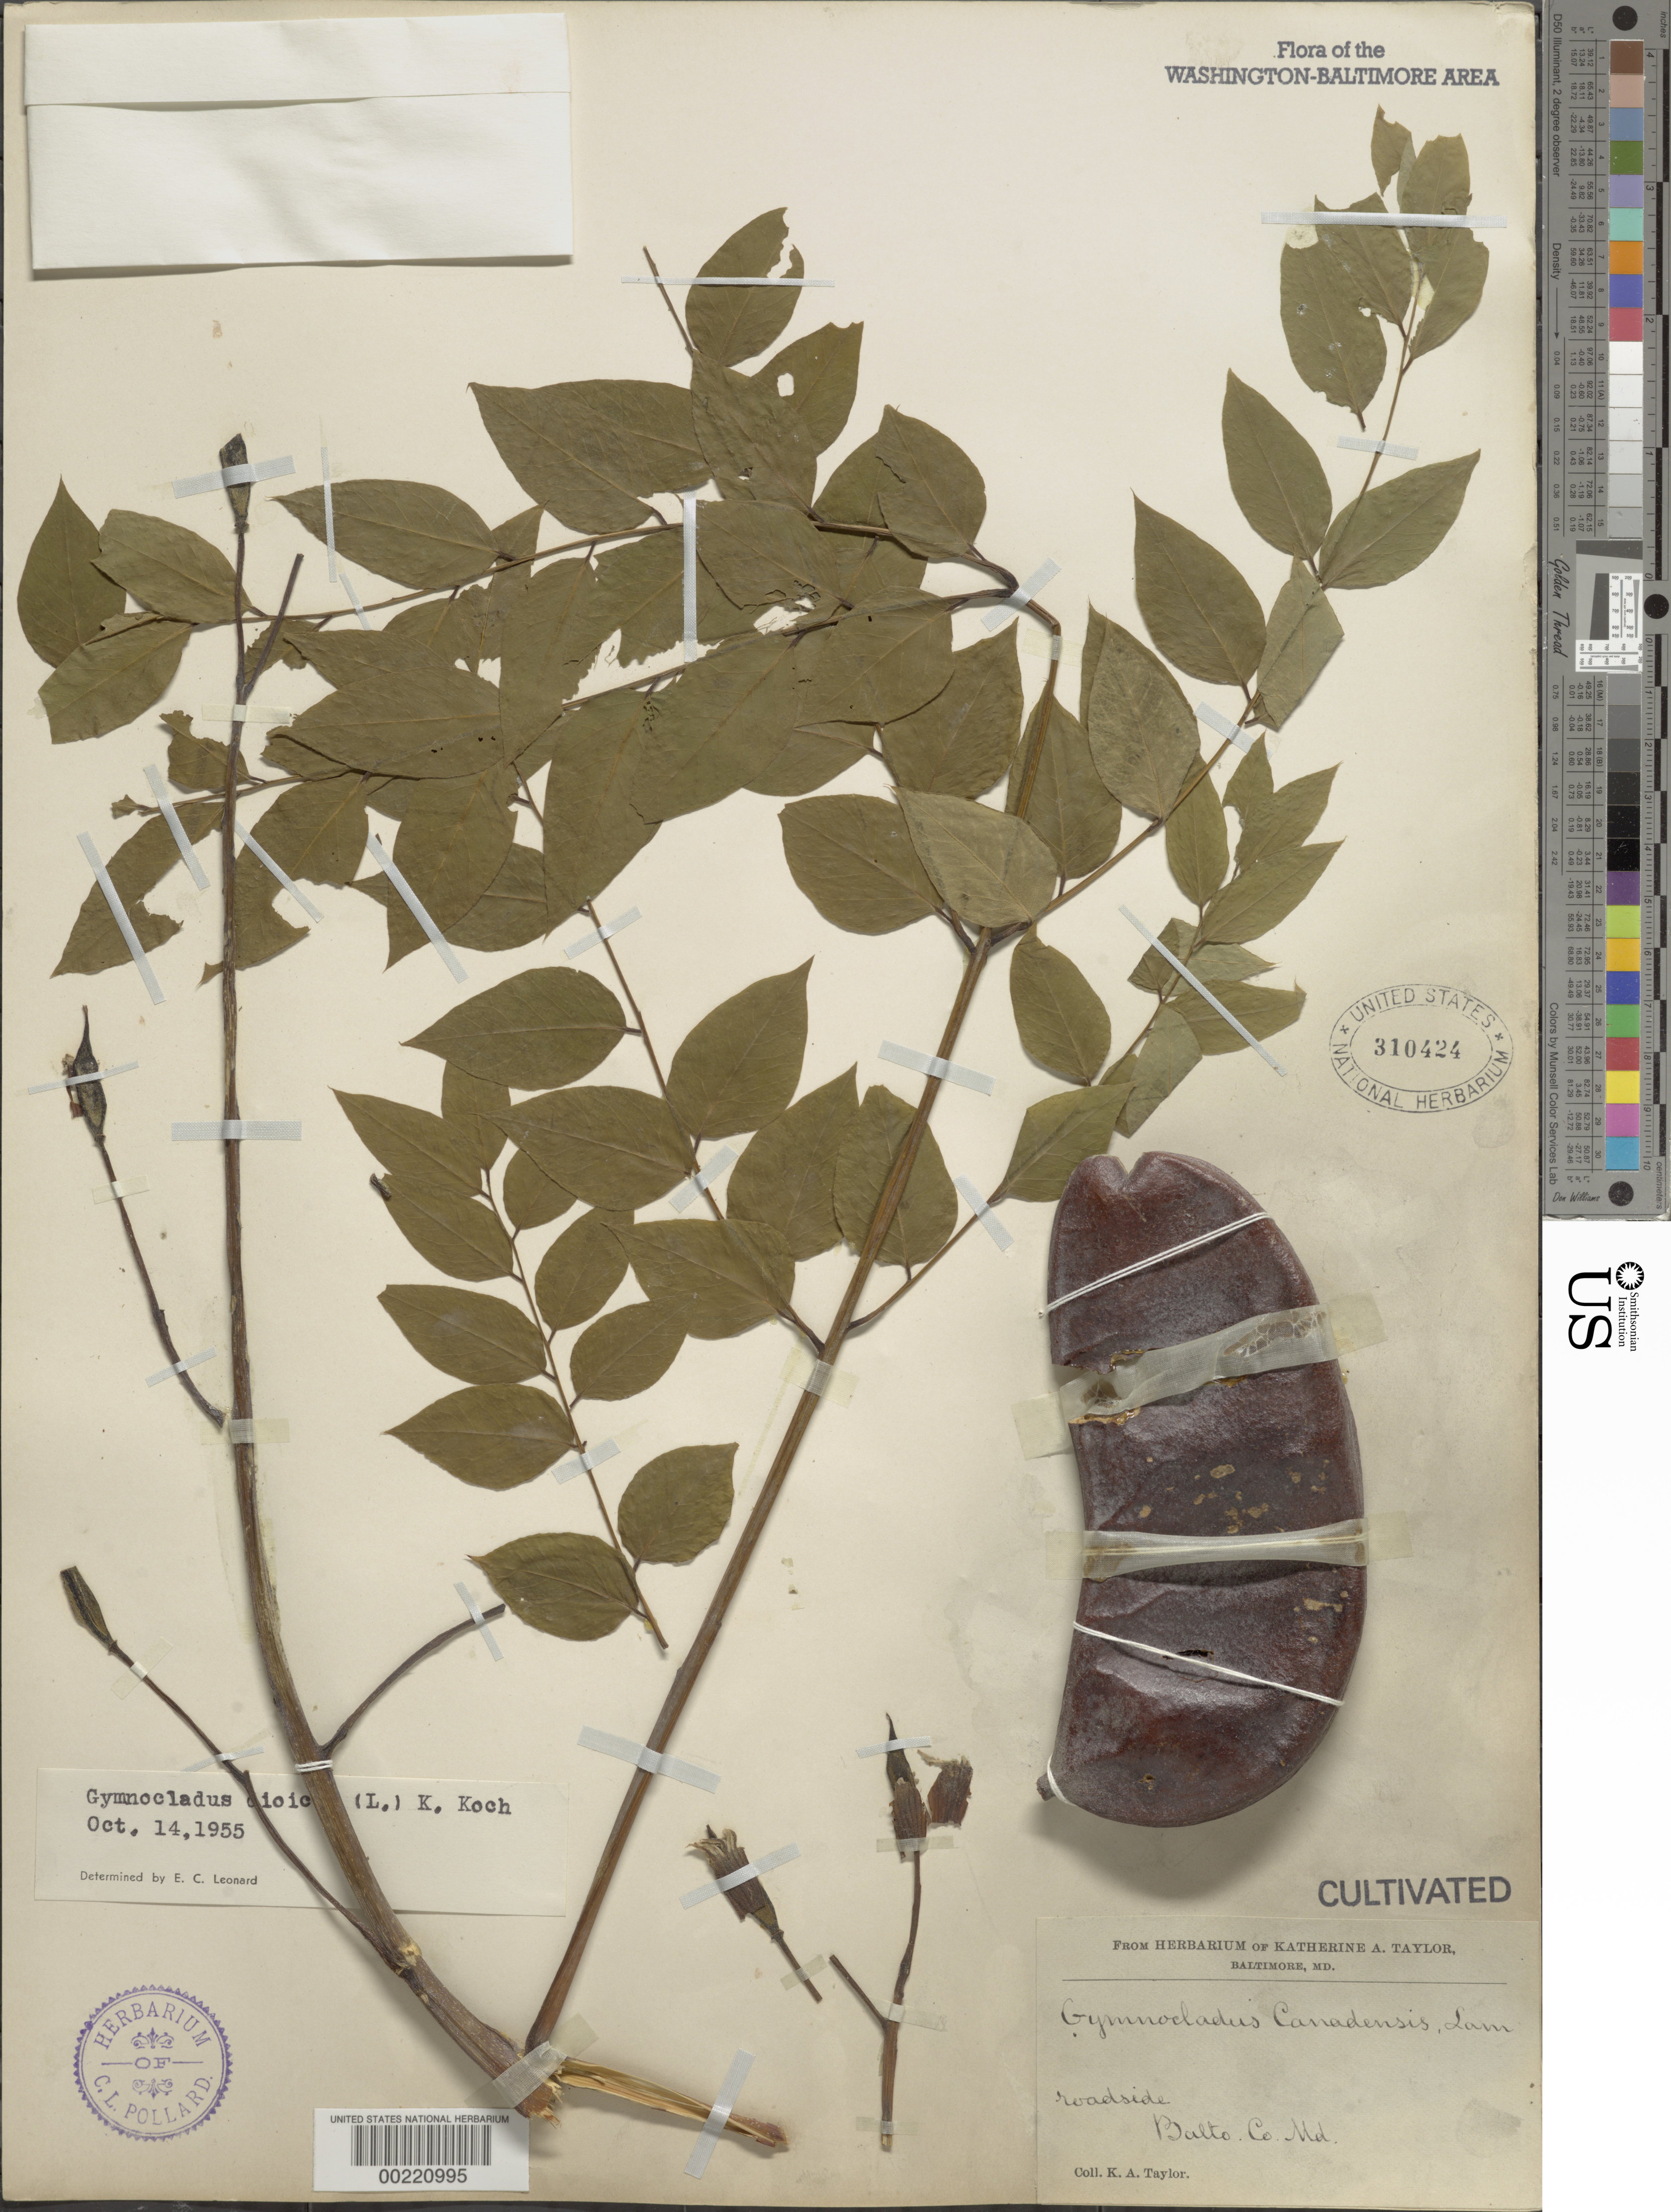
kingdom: Plantae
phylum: Tracheophyta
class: Magnoliopsida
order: Fabales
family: Fabaceae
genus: Gymnocladus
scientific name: Gymnocladus dioicus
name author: (L.) K. Koch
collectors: K. A. Taylor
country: United States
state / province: Maryland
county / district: Baltimore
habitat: Roadside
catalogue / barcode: US 310424